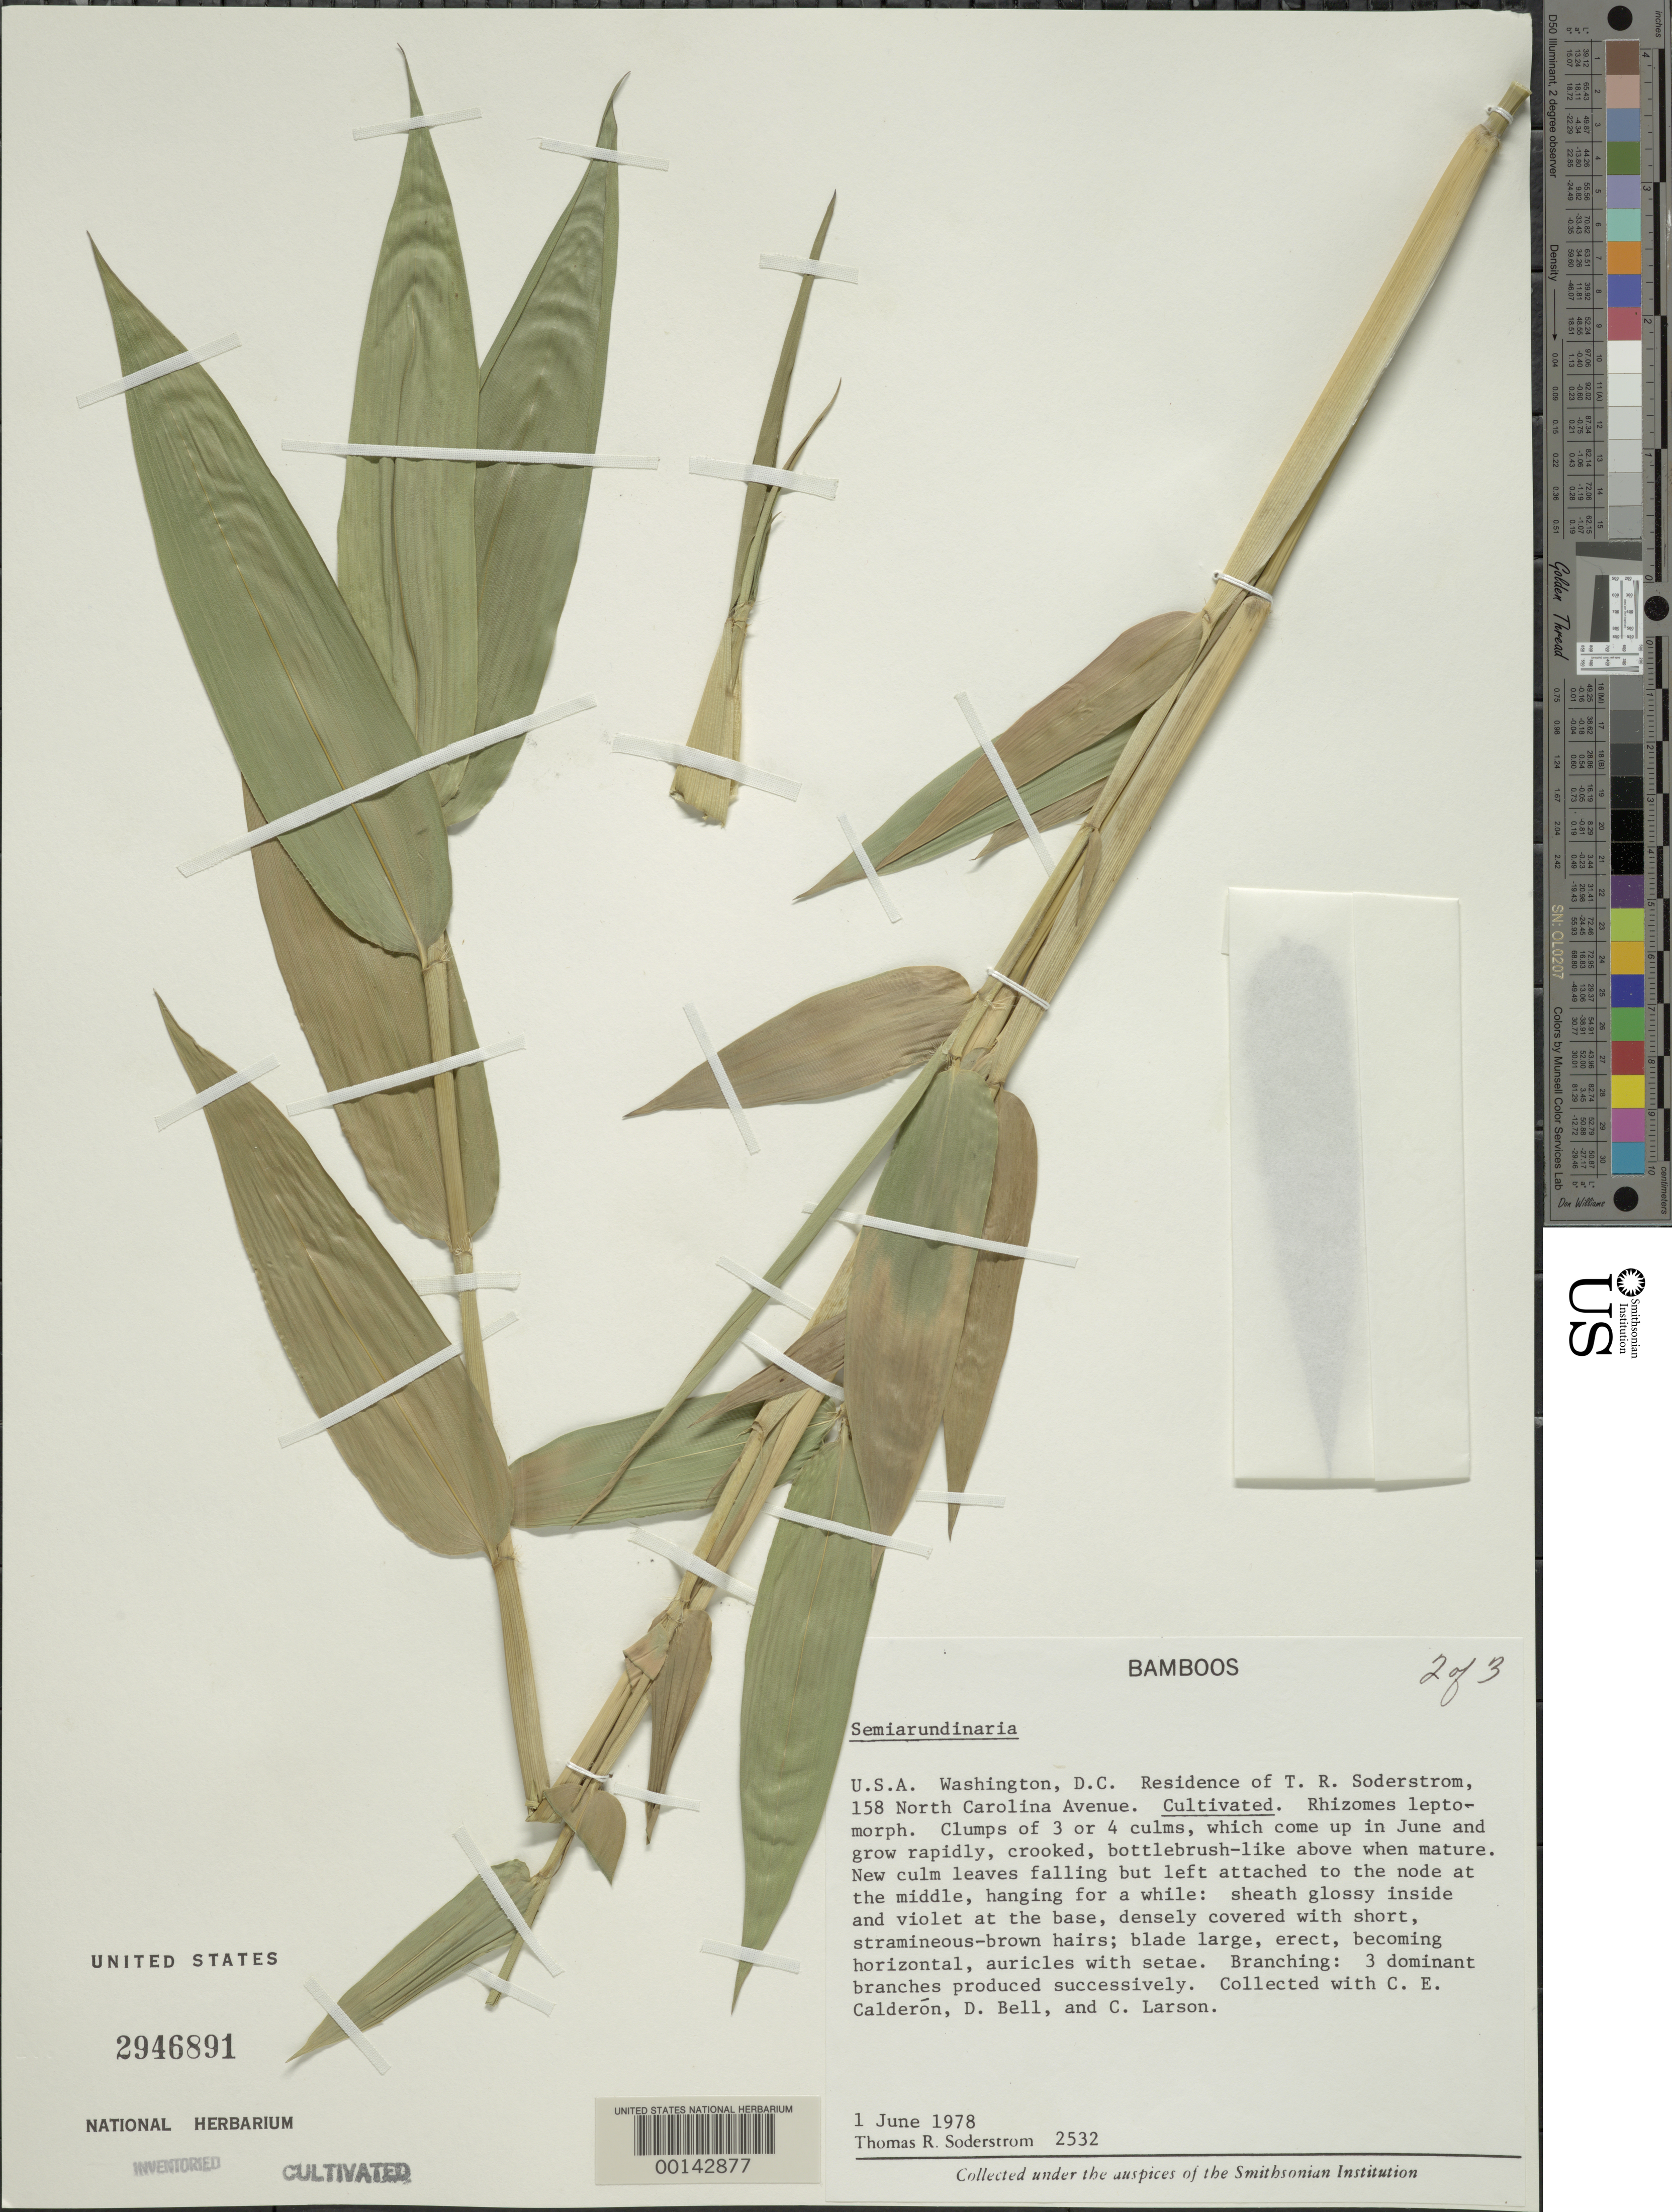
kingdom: Plantae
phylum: Tracheophyta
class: Liliopsida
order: Poales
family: Poaceae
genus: Semiarundinaria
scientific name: Semiarundinaria sp.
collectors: T. R. Soderstrom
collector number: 2532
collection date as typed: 01 Jun 1978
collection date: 1978-06-01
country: United States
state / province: District of Columbia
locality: Washington d.c., north carolina ave.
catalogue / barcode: US 2946891